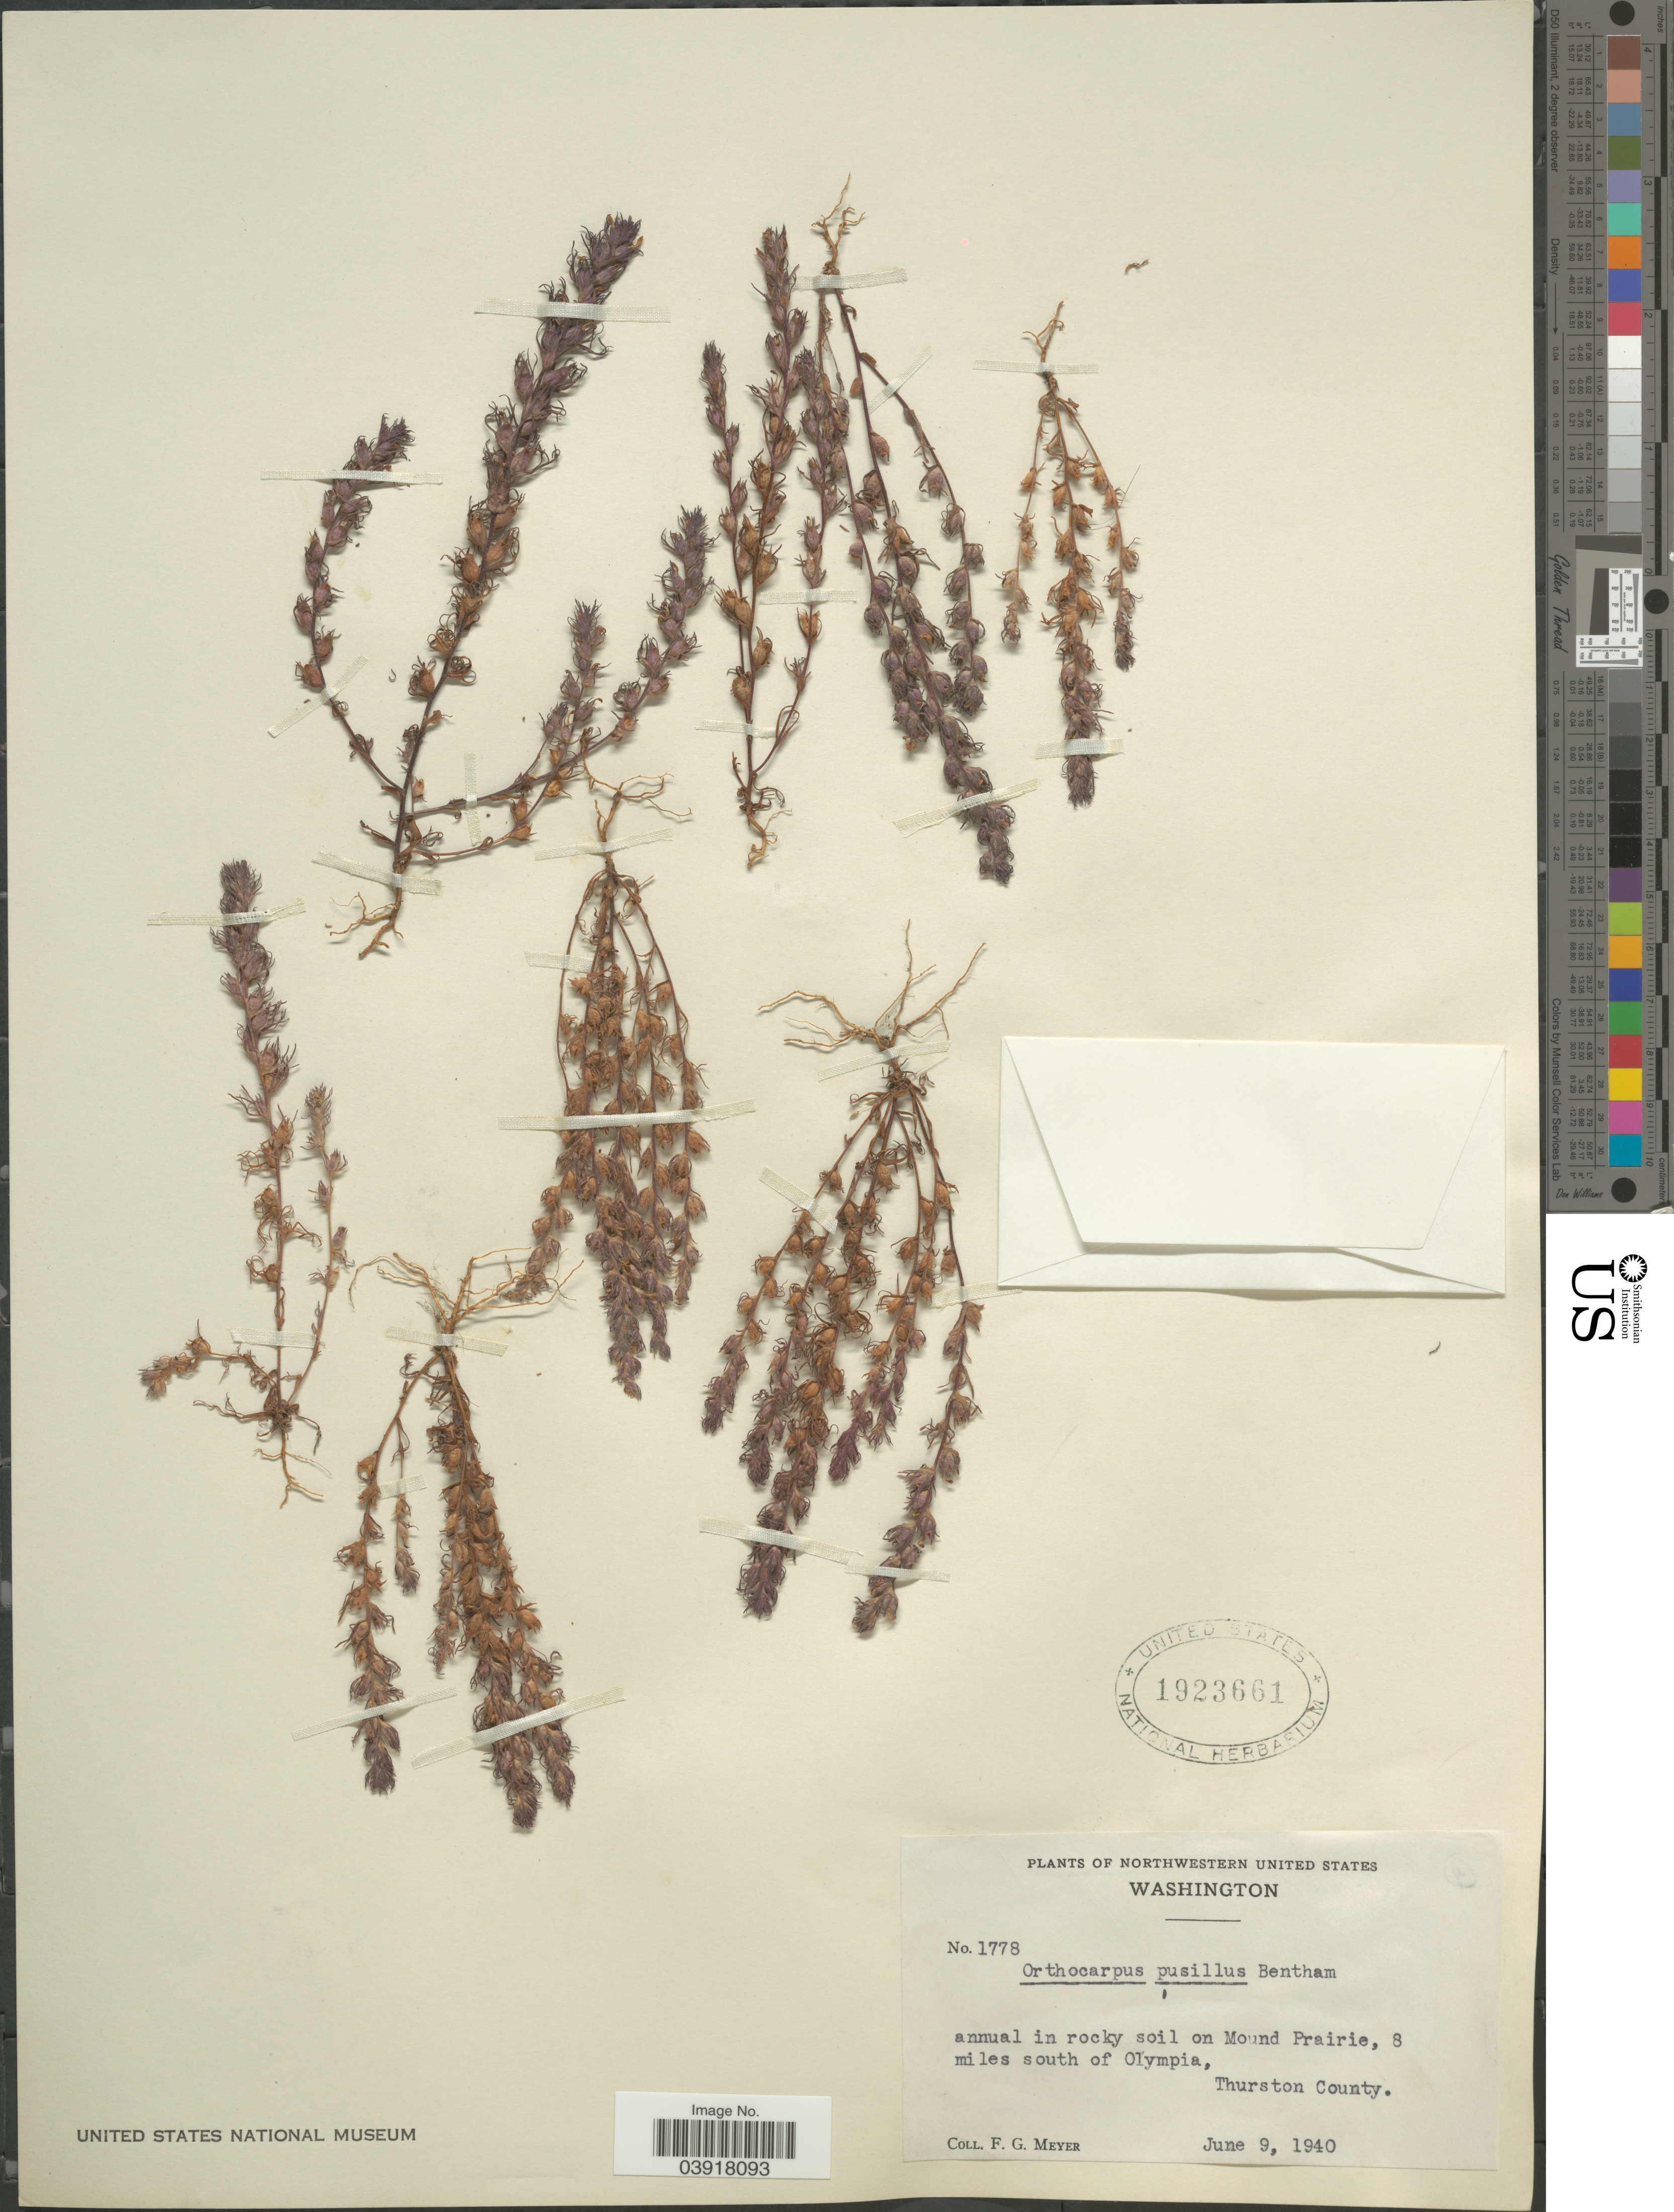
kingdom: Plantae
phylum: Tracheophyta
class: Magnoliopsida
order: Lamiales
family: Orobanchaceae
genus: Orthocarpus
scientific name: Orthocarpus pusillus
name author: Benth.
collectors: F. G. Meyer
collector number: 1778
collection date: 1940-06-09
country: United States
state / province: Washington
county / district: Thurston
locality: Northwestern United States. Annual in rocky soil on Mound Prairie, 8 miles south of Olympia, Thurston County.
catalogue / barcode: US 1923661